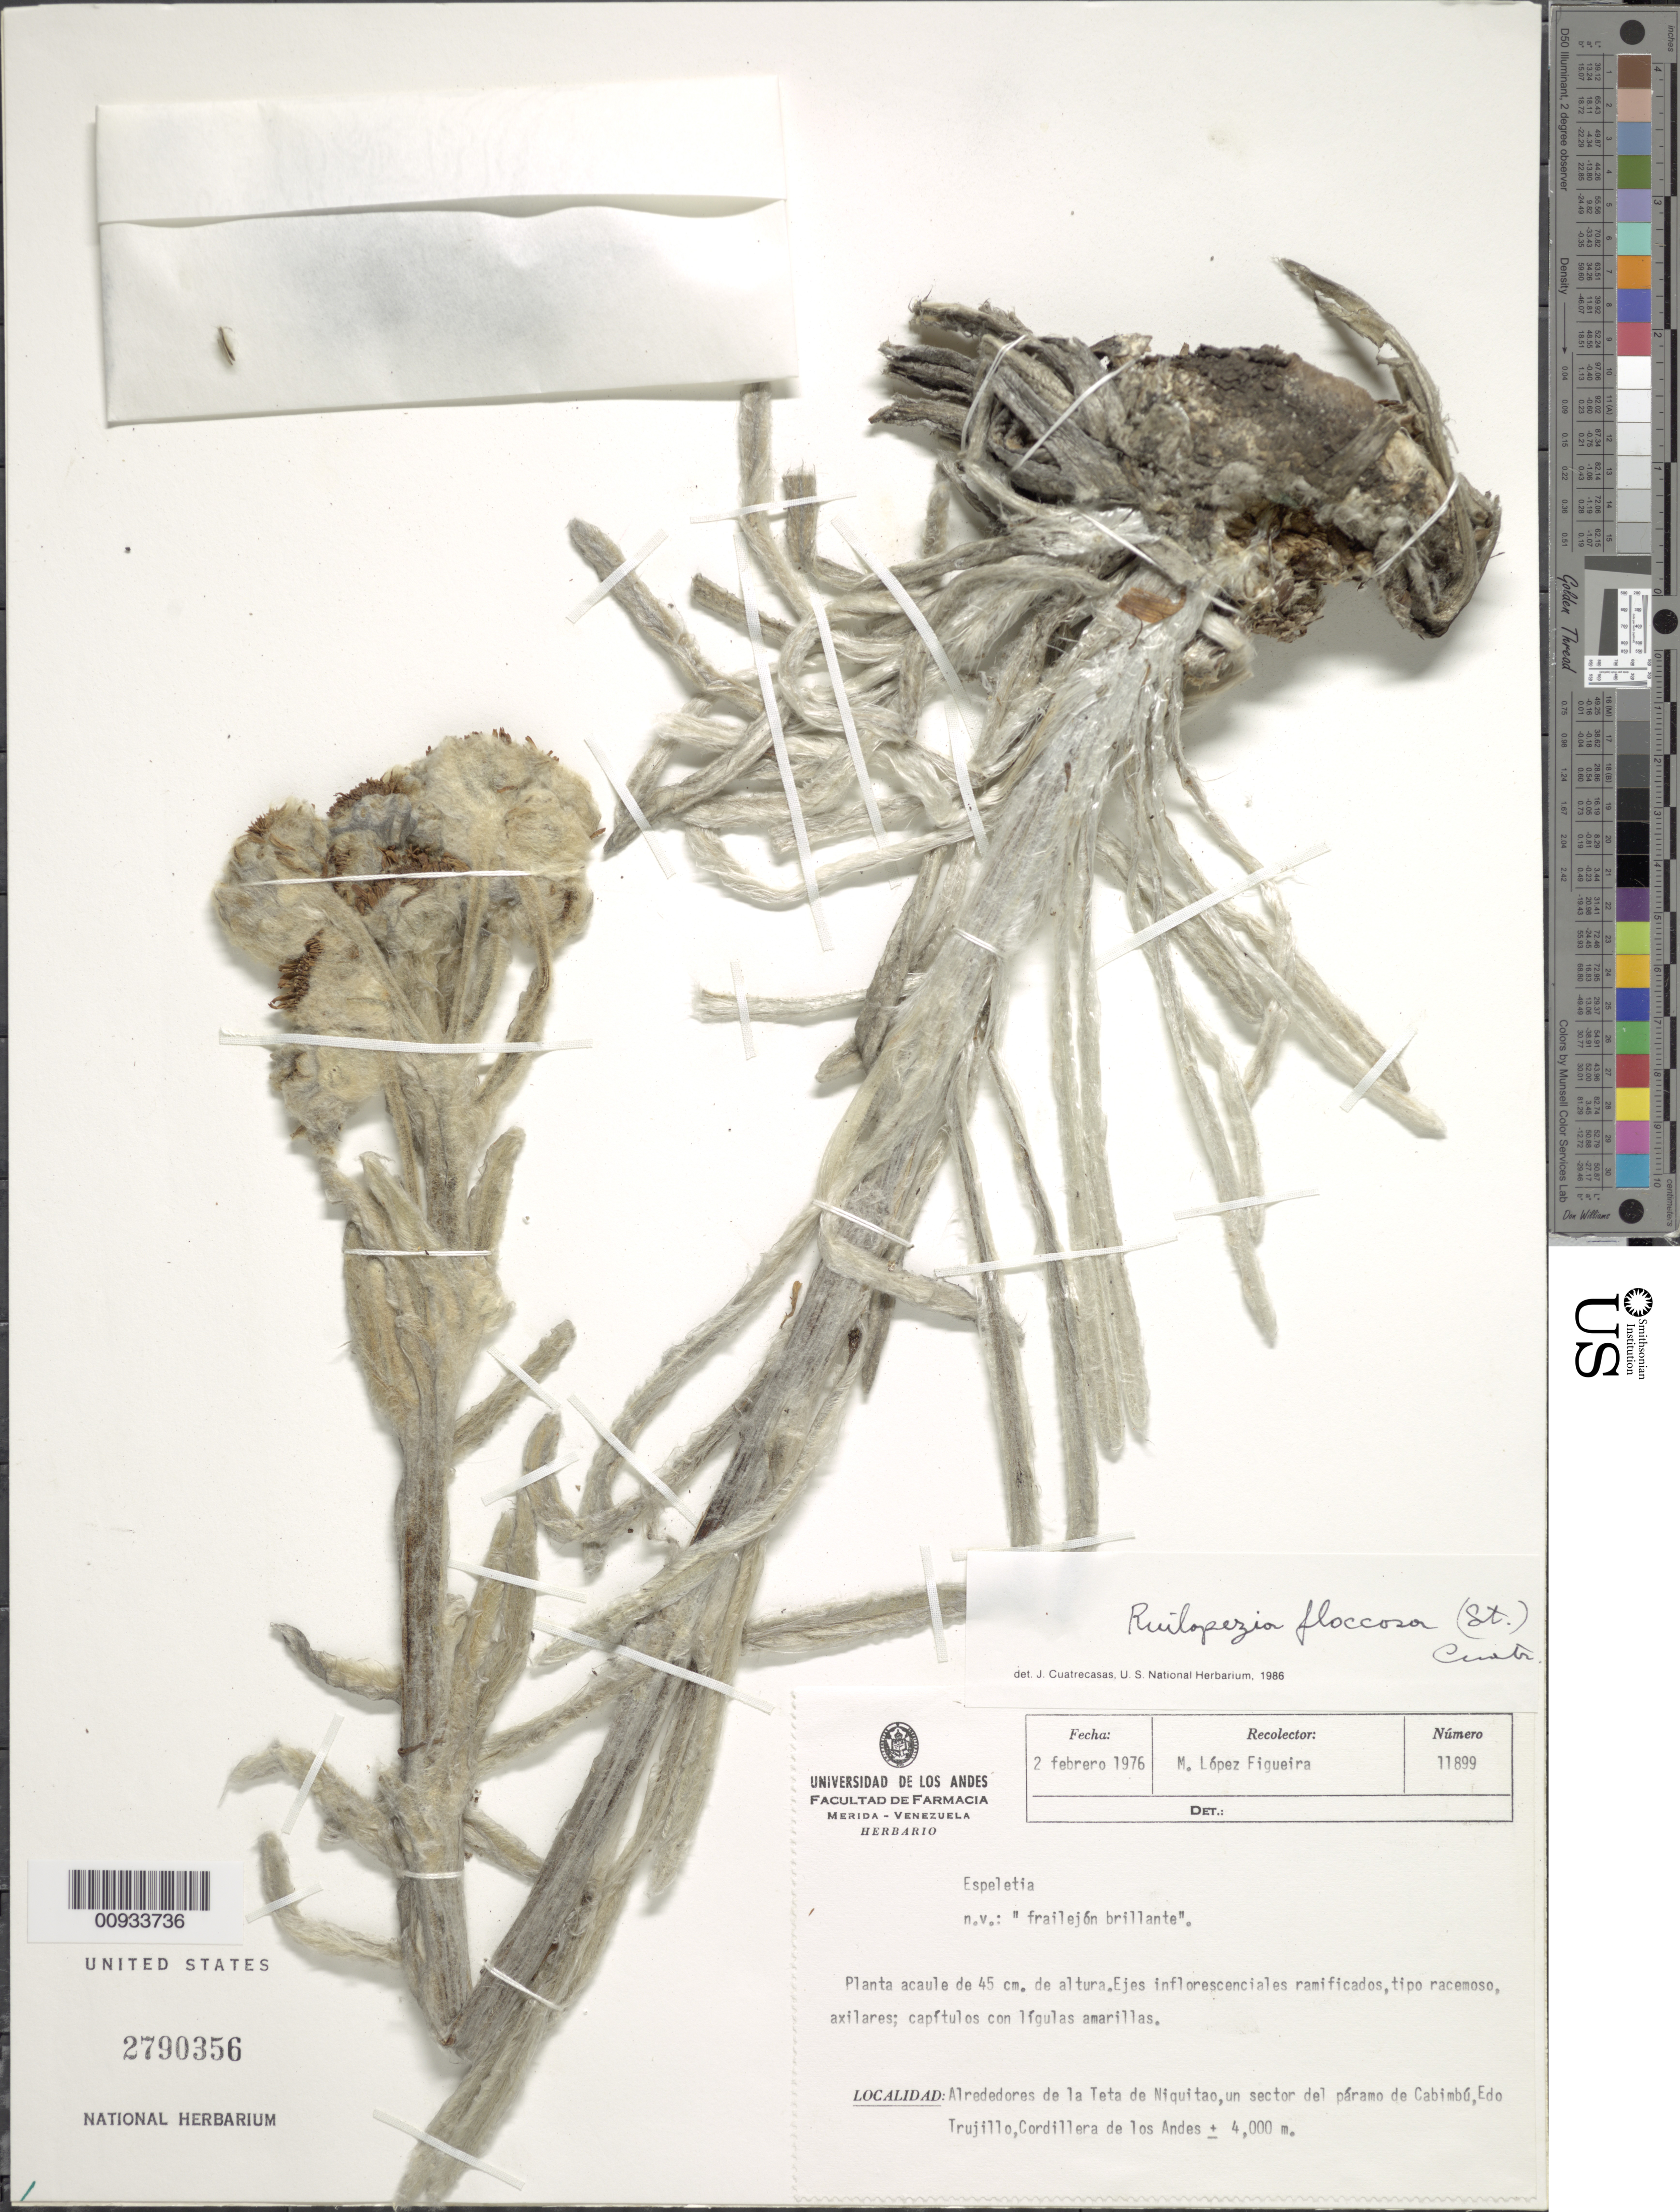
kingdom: Plantae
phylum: Tracheophyta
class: Magnoliopsida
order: Asterales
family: Asteraceae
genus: Ruilopezia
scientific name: Ruilopezia floccosa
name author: (Standl.) Cuatrec.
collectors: M. López Figueiras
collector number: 11899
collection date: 1976-02-02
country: Venezuela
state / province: Trujillo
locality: Alrededores de la Teta de Niquitao, un sector del paramo de Cabimbu, Cordillera de Los Andes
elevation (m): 4000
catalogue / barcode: US 2790356